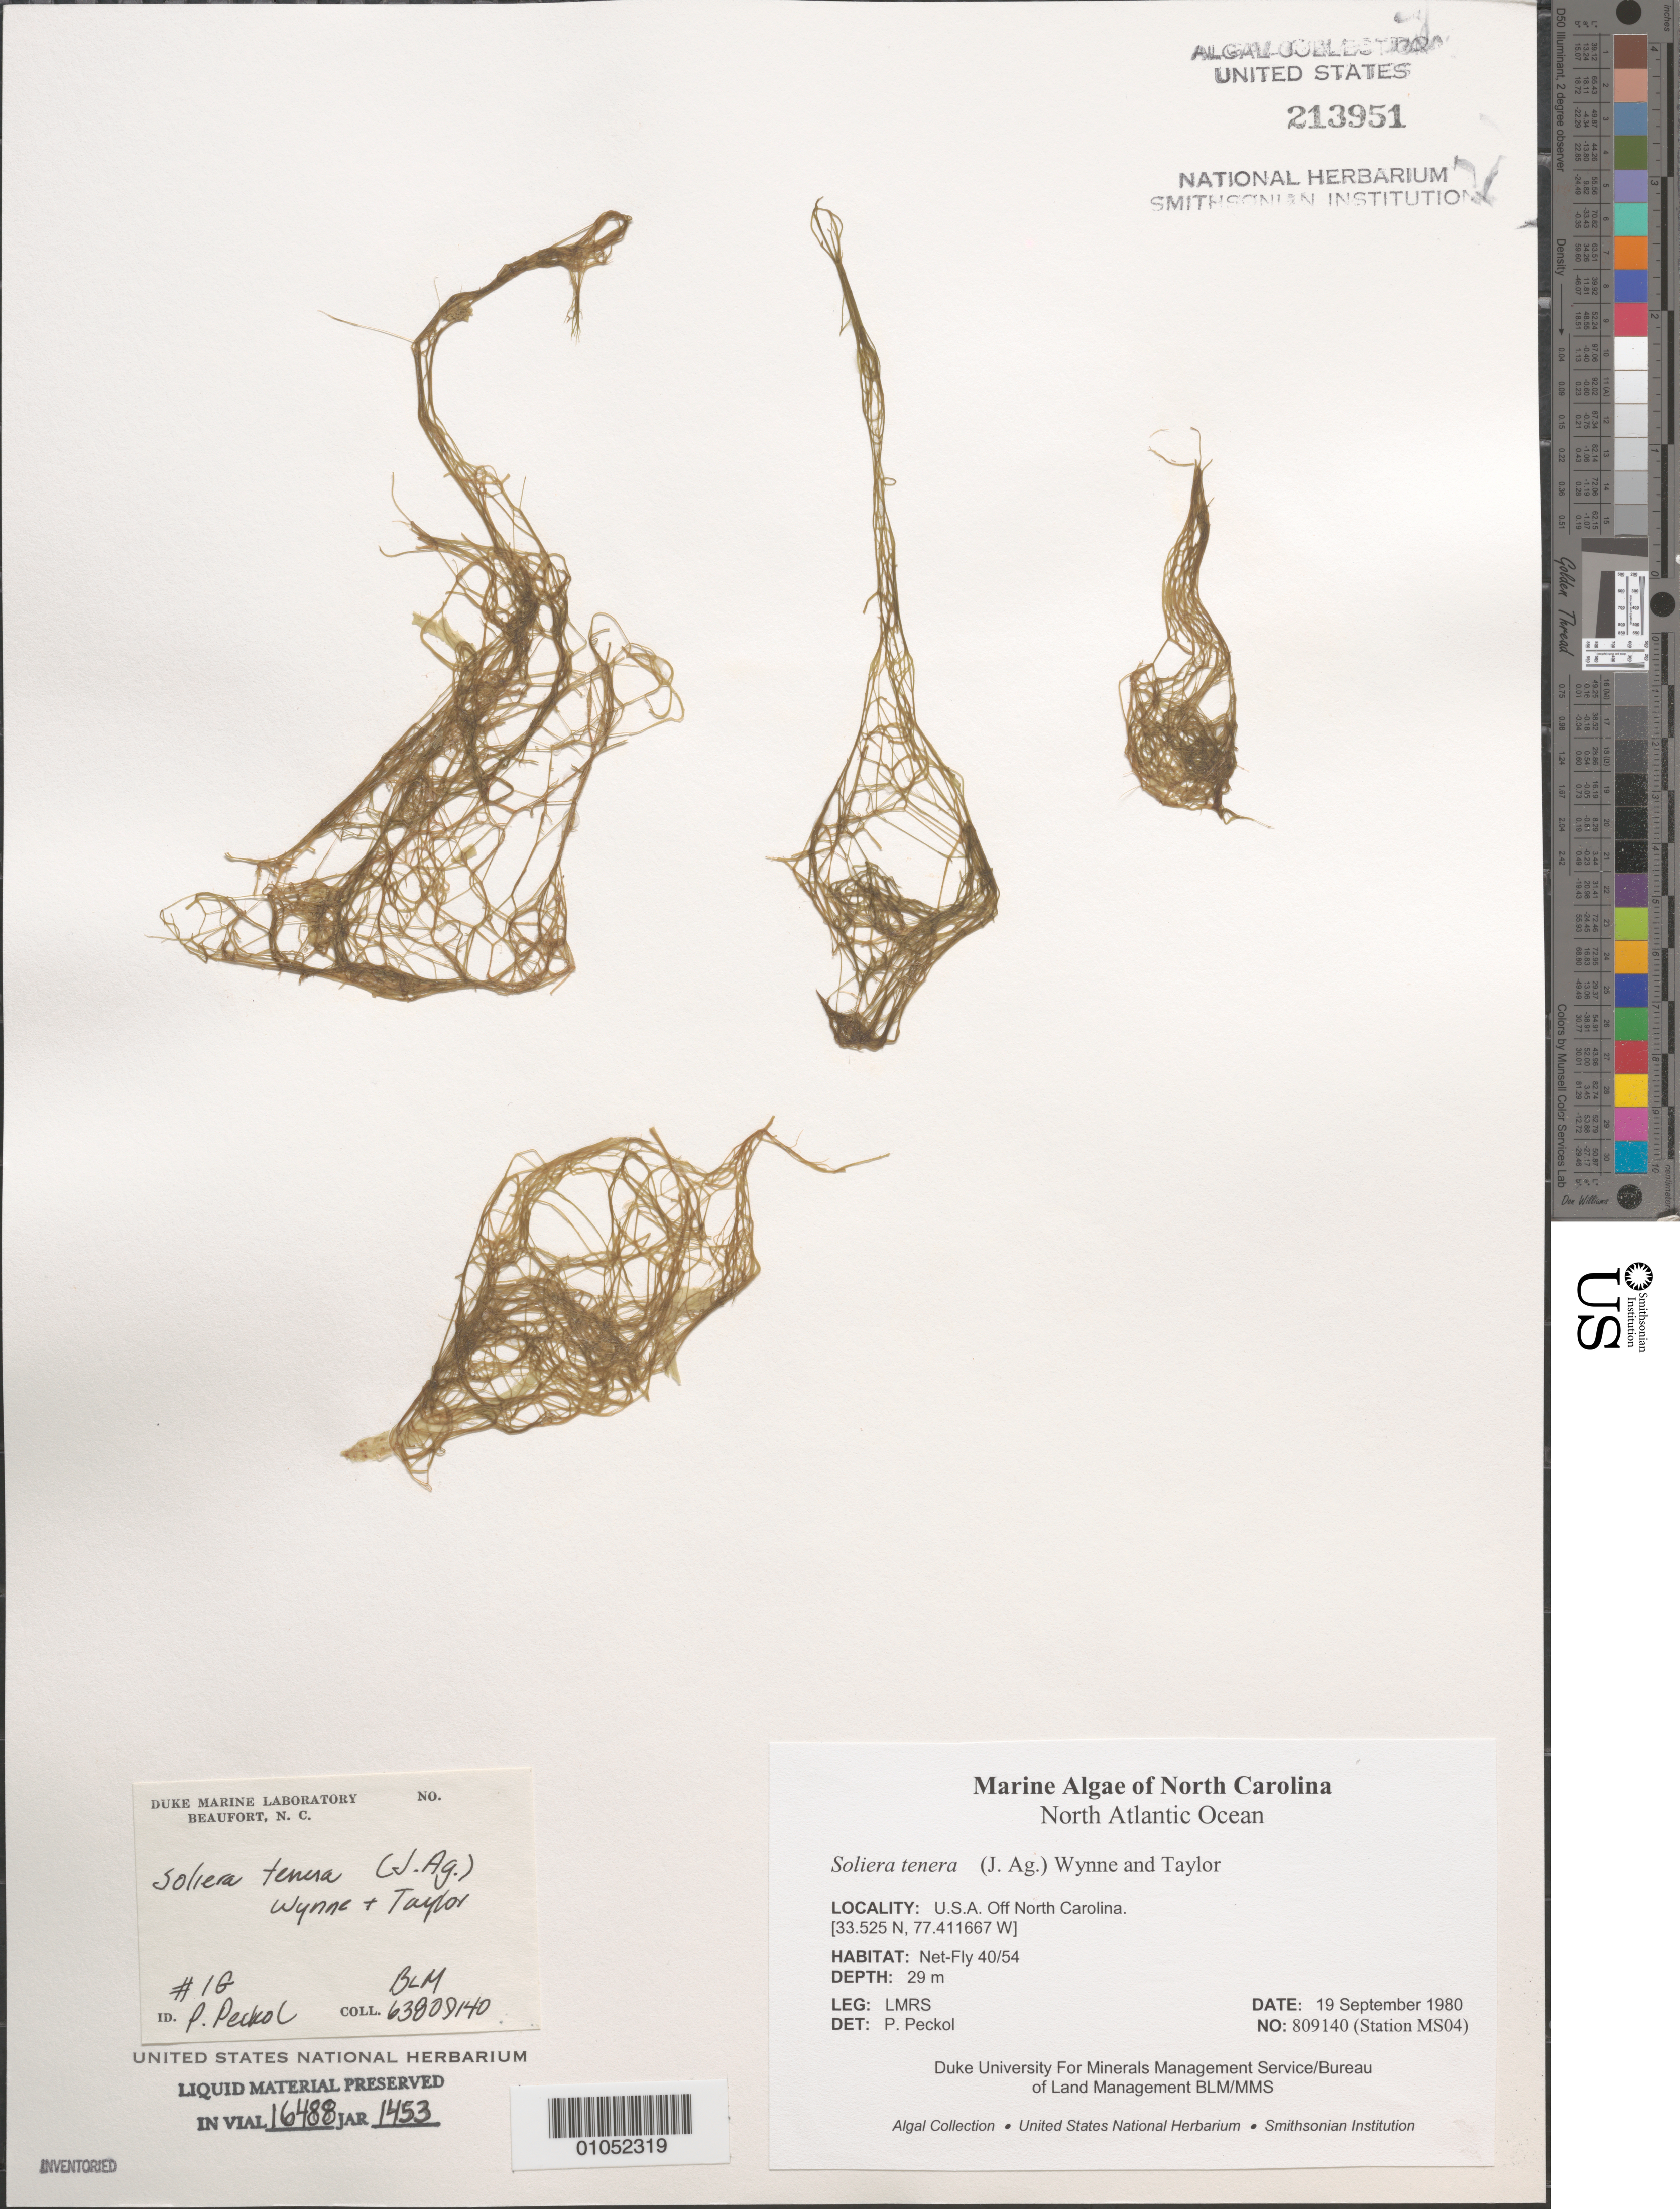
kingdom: Plantae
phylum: Rhodophyta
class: Florideophyceae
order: Gigartinales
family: Solieriaceae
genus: Solieria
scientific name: Solieria filiformis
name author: (Kütz.) P.W. Gabrielson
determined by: Algae name updating Project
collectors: LMRS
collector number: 809140 (Station MS04)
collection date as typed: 19 Sep 1980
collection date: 1980-09-19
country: United States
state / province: North Carolina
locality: North Atlantic Ocean off North Carolina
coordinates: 33.525 N, 77.411667 W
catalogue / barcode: US 213951